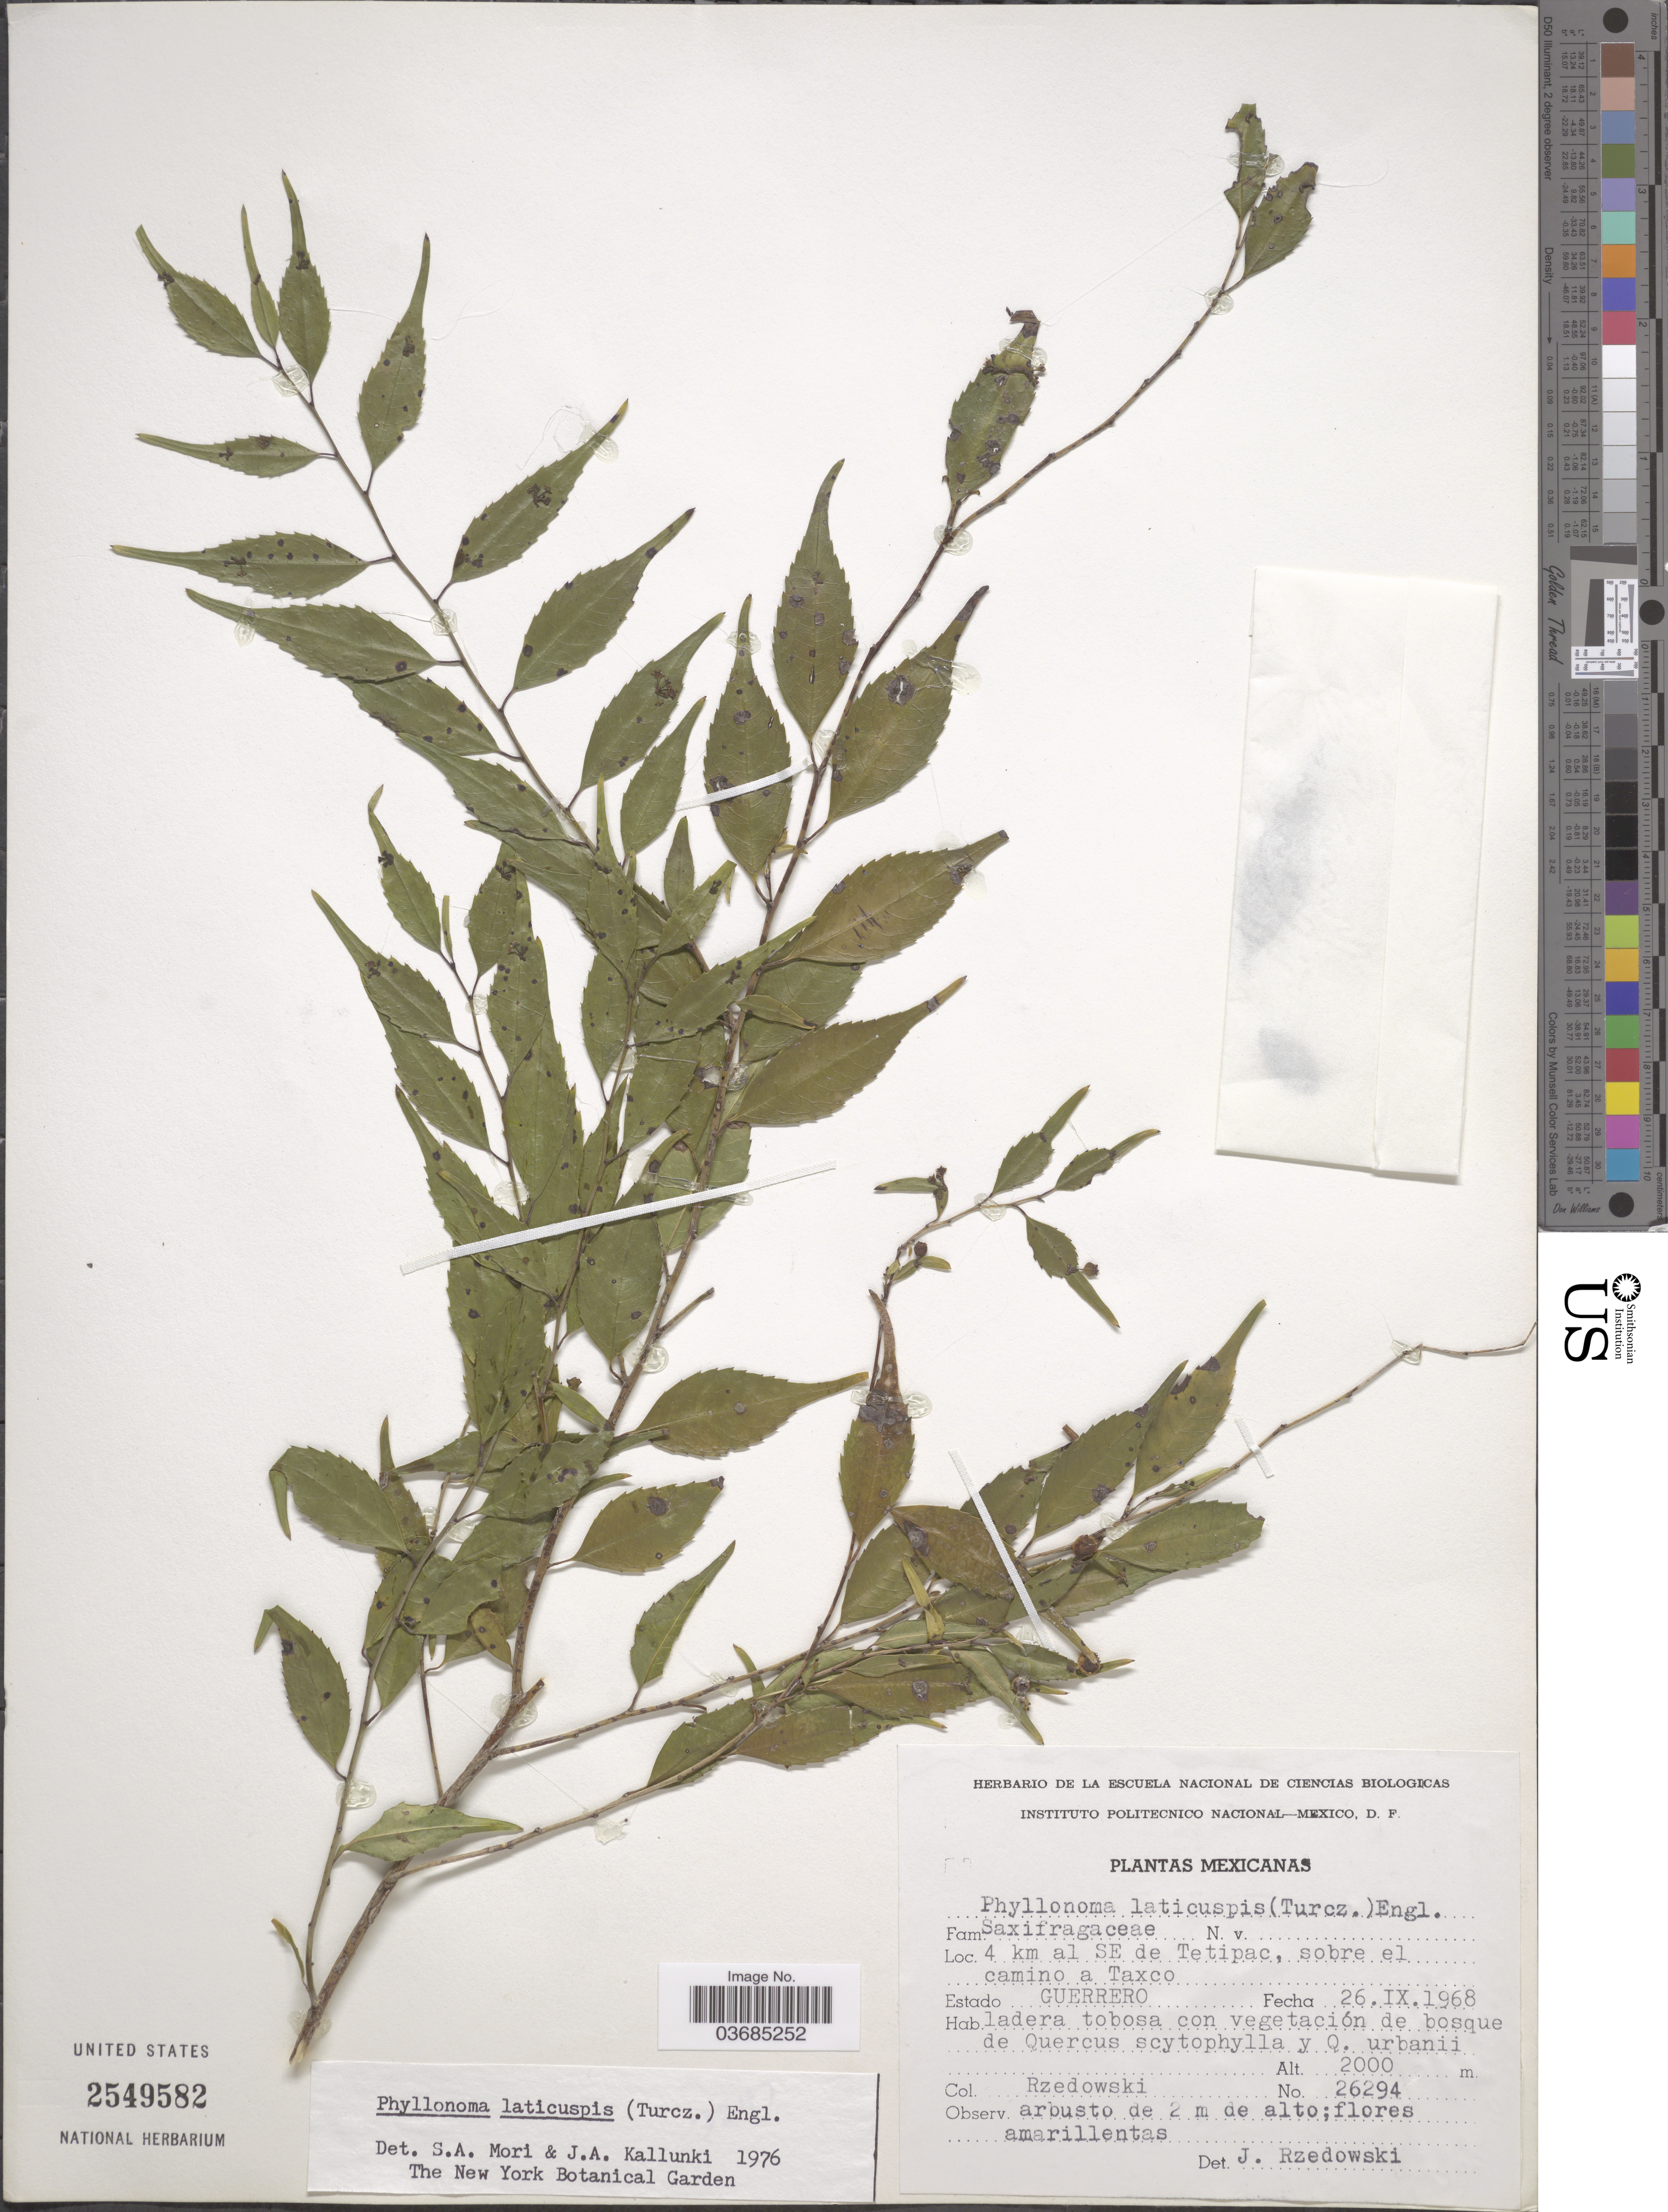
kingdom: Plantae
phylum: Tracheophyta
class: Magnoliopsida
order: Aquifoliales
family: Phyllonomaceae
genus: Phyllonoma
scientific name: Phyllonoma laticuspis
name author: (Turcz.) Engl.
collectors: Rzedowski, --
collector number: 26294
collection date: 1968-09-26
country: Mexico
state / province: Guerrero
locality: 4 km al SE de Tetipac, sobre el camino a Taxco.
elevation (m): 2000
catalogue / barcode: US 2549582